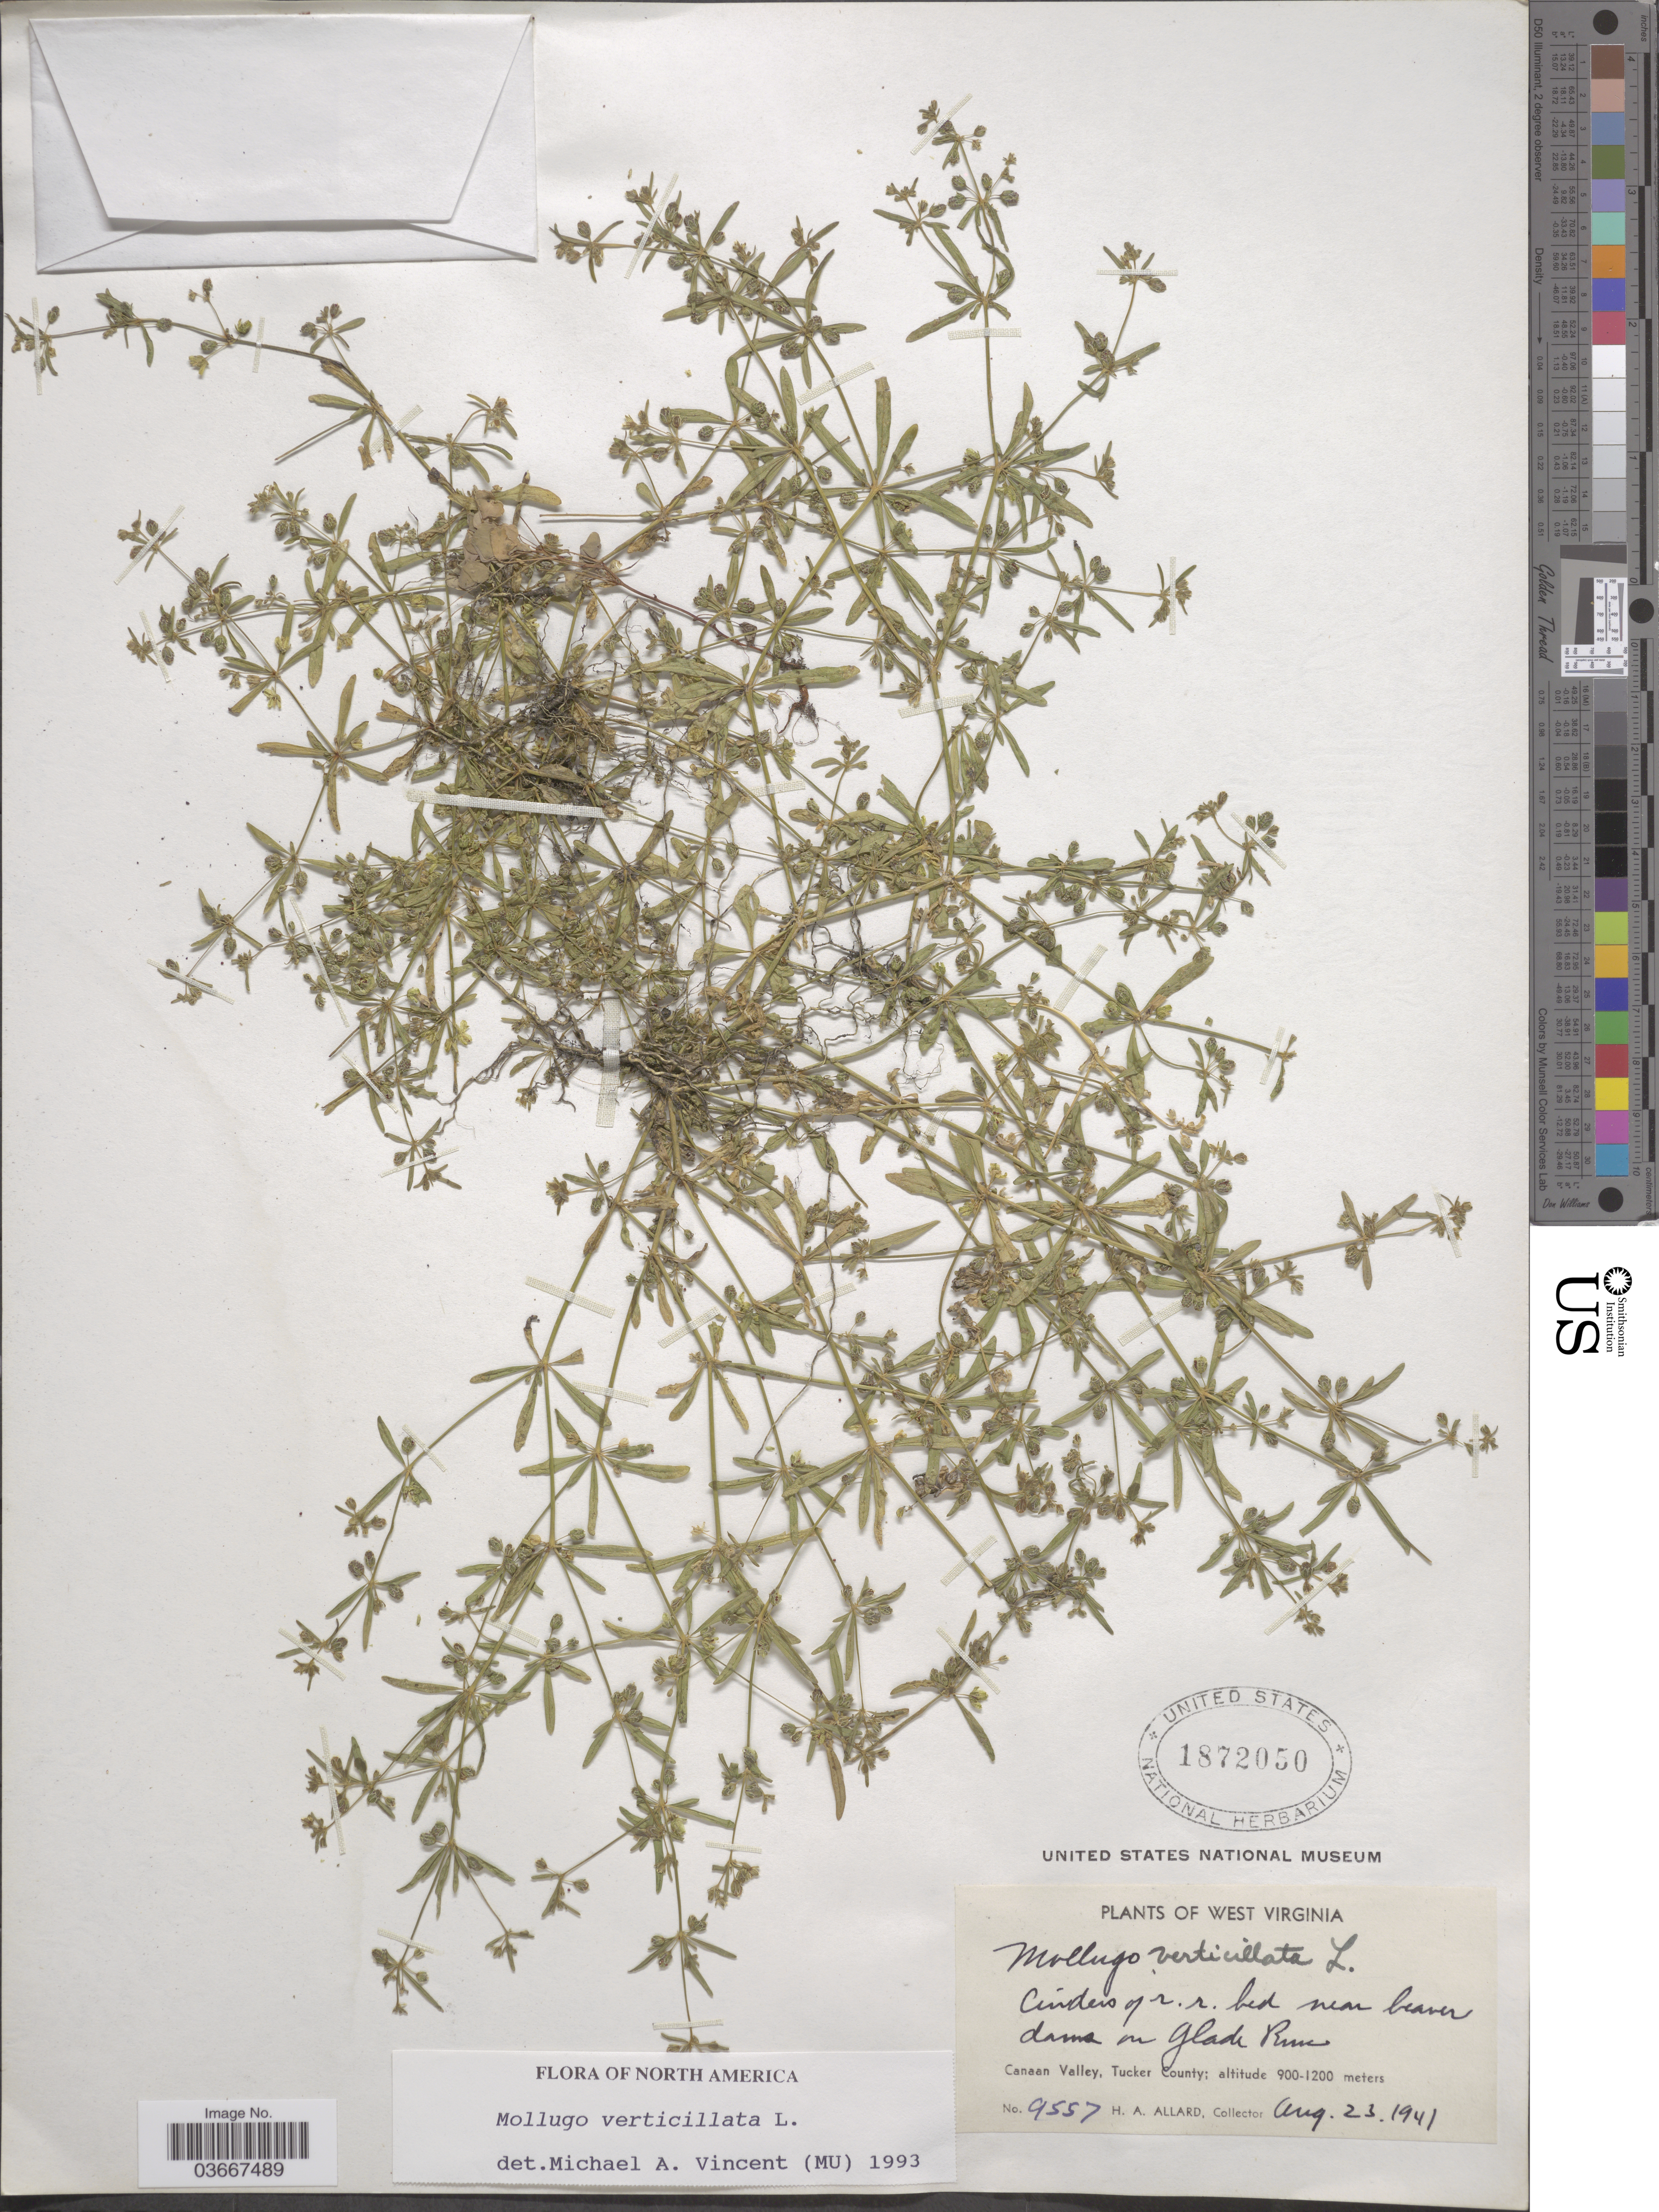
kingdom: Plantae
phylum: Tracheophyta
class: Magnoliopsida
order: Caryophyllales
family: Molluginaceae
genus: Mollugo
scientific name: Mollugo verticillata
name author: L.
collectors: H. A. Allard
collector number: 9557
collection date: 1941-08-23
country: United States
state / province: West Virginia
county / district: Tucker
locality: Cinders of r.r. bed near beaver dams on Glade Run. Canaan Valley, Tucker County.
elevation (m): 900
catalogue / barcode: US 1872050